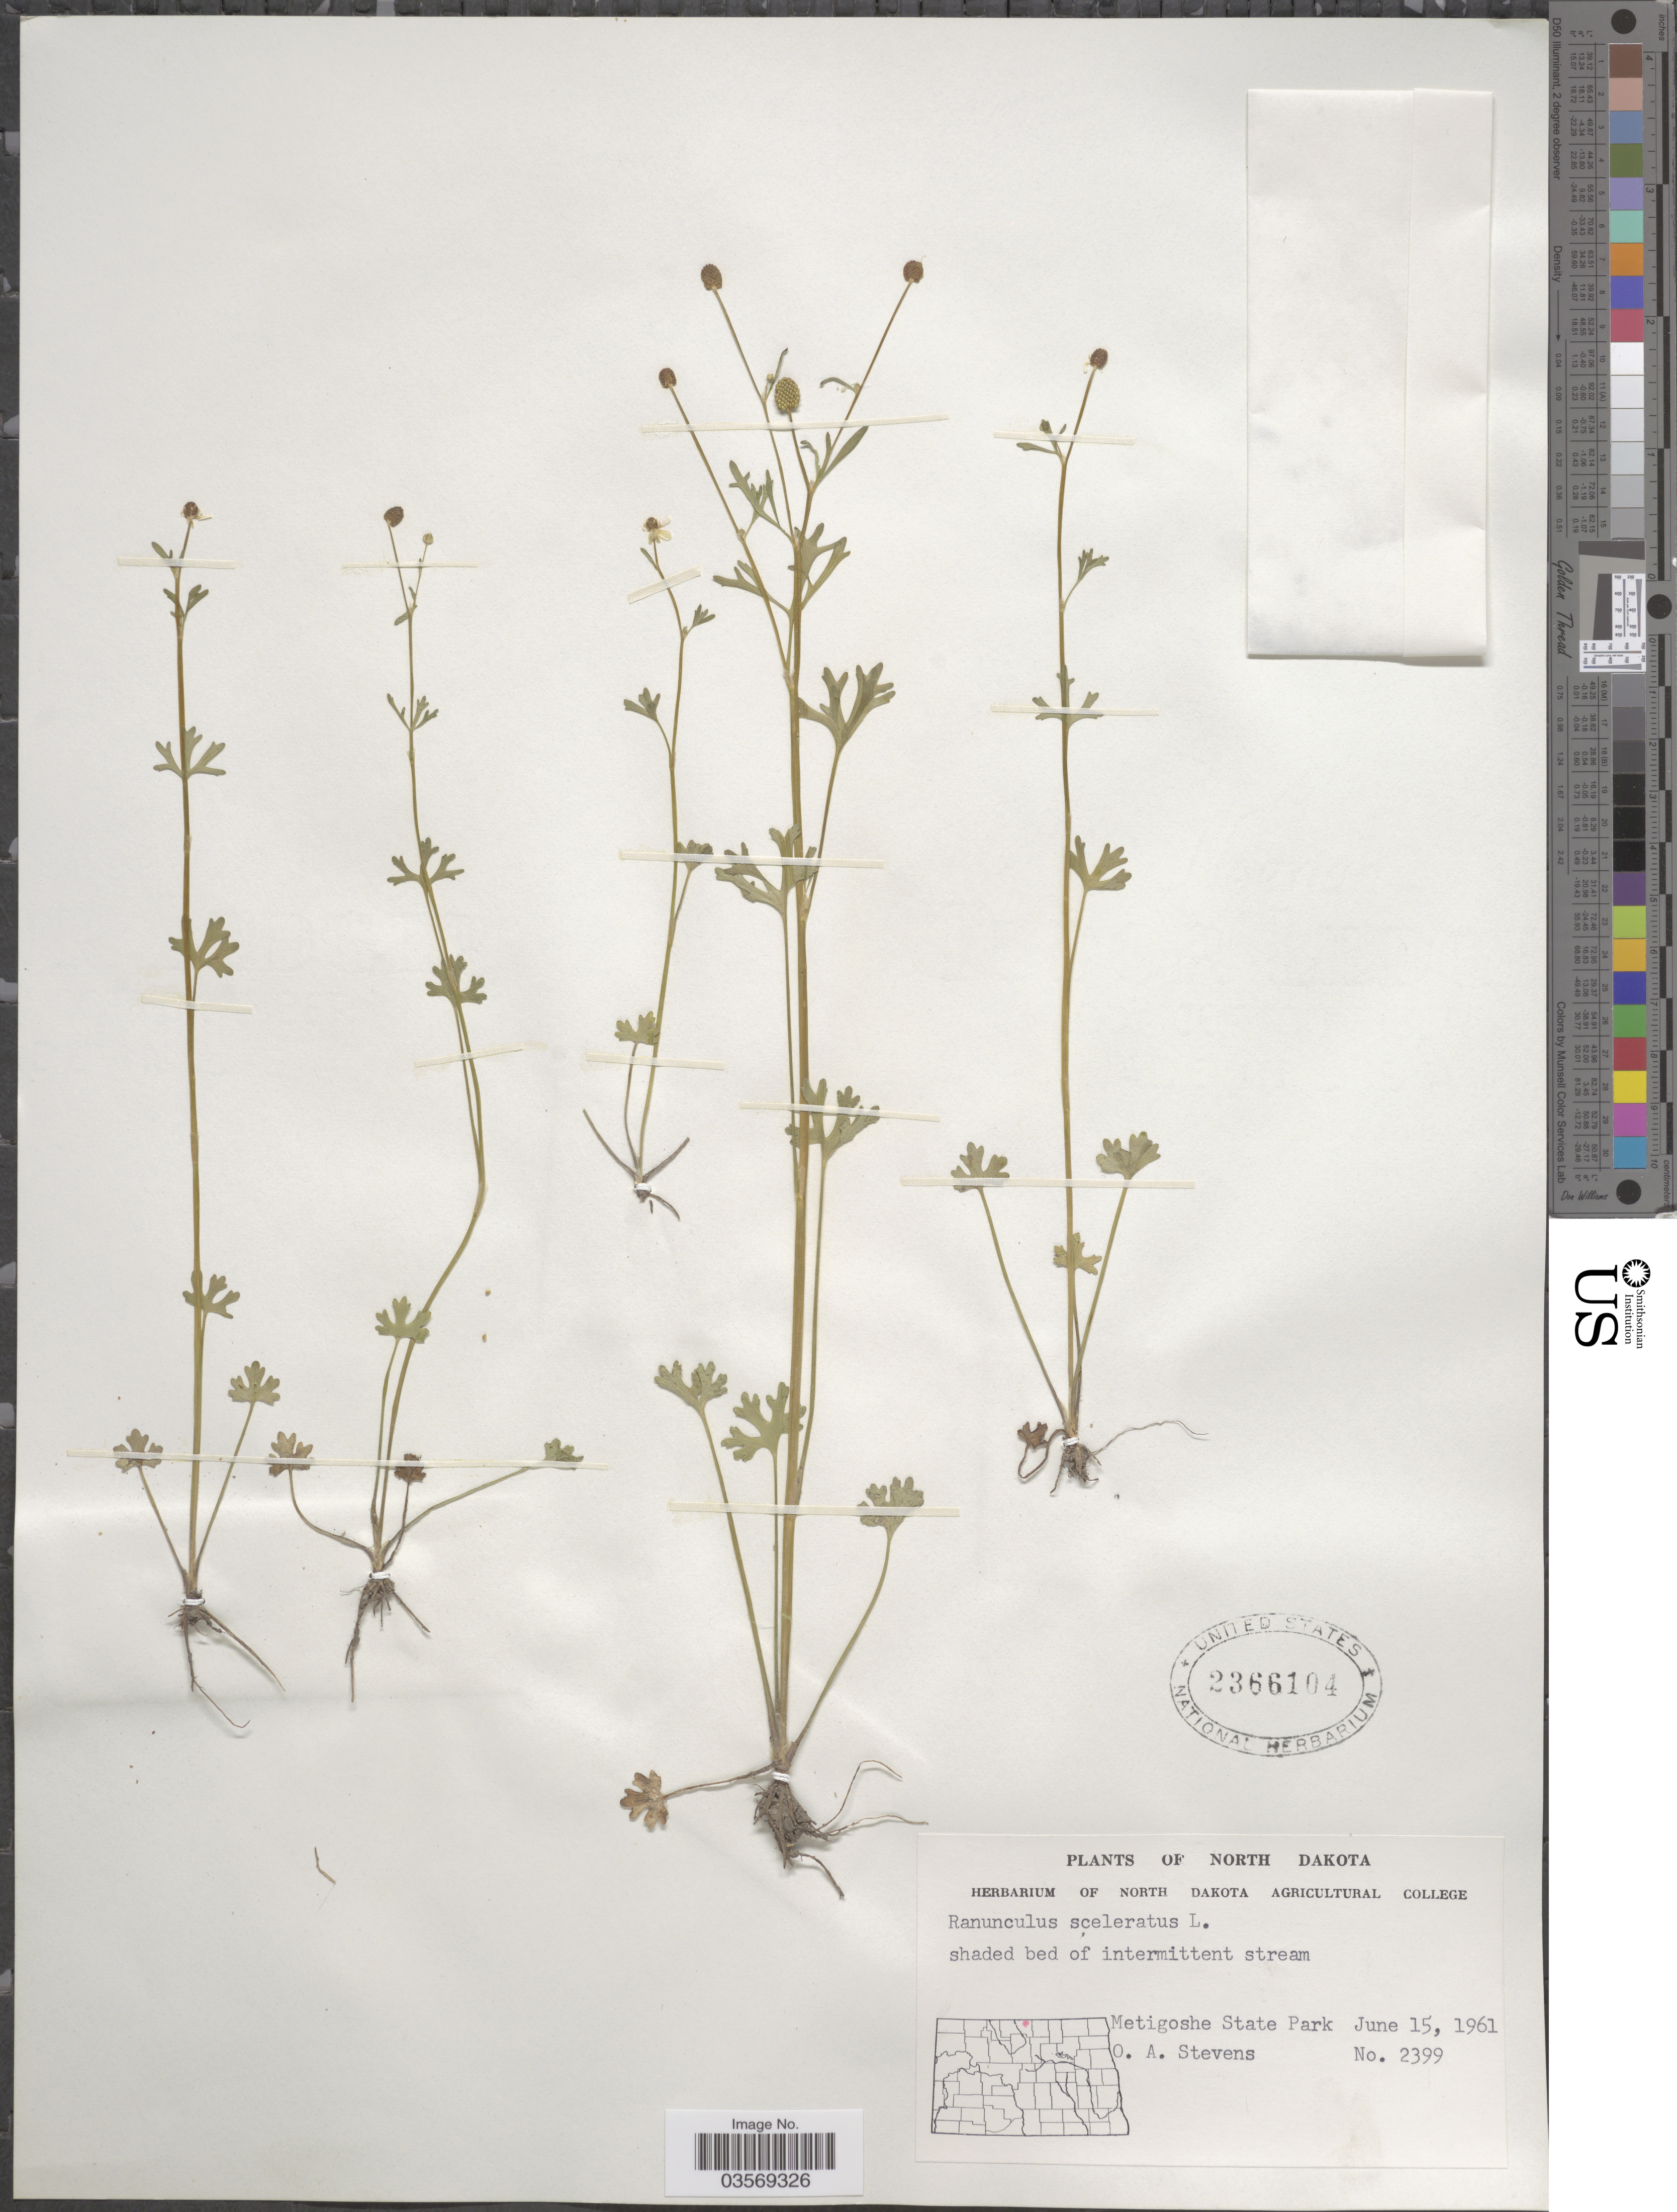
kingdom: Plantae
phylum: Tracheophyta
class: Magnoliopsida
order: Ranunculales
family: Ranunculaceae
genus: Ranunculus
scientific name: Ranunculus sceleratus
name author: L.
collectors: O. A. Stevens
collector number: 2399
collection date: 1961-06-15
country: United States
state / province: North Dakota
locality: Metigoshe State Park.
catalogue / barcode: US 2366104